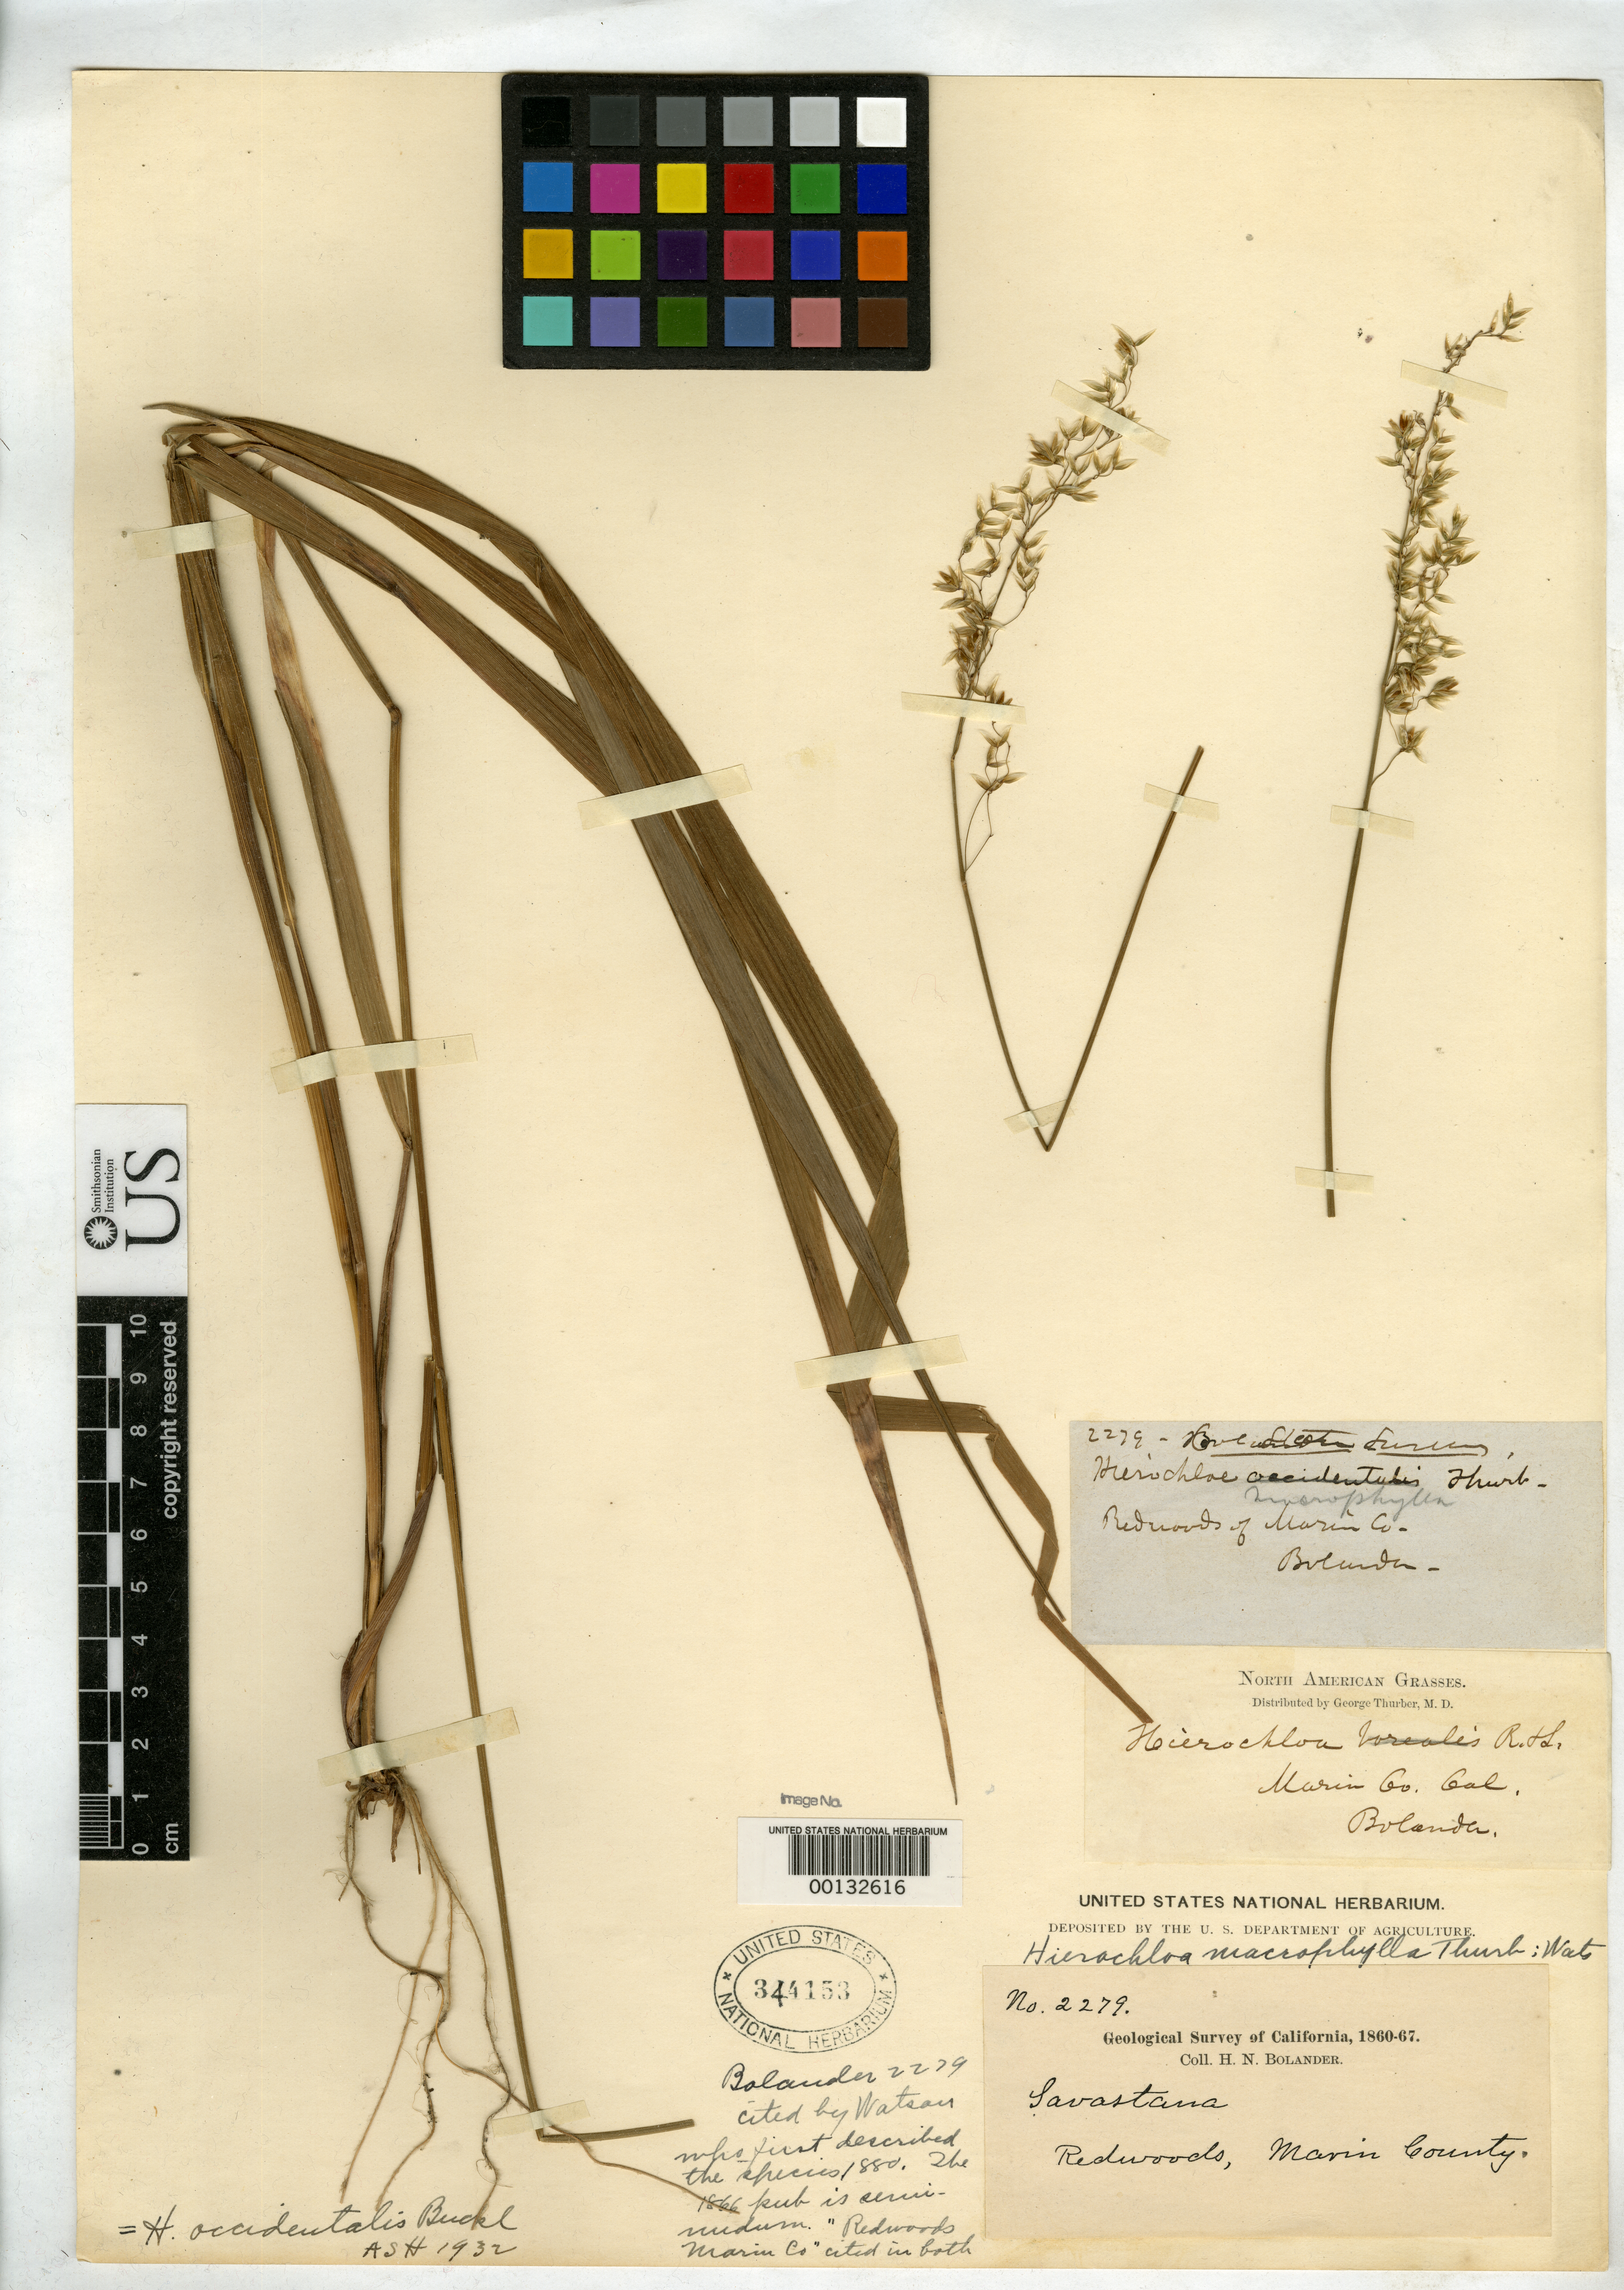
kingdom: Plantae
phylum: Tracheophyta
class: Liliopsida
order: Poales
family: Poaceae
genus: Hierochloe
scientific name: Hierochloe macrophylla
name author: Thurb. in S. Watson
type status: Isotype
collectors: H. Bolander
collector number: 2279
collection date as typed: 1860 to -- --- 1867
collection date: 1860/1867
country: United States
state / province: California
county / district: Marin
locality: Redwoods.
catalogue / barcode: US 344153